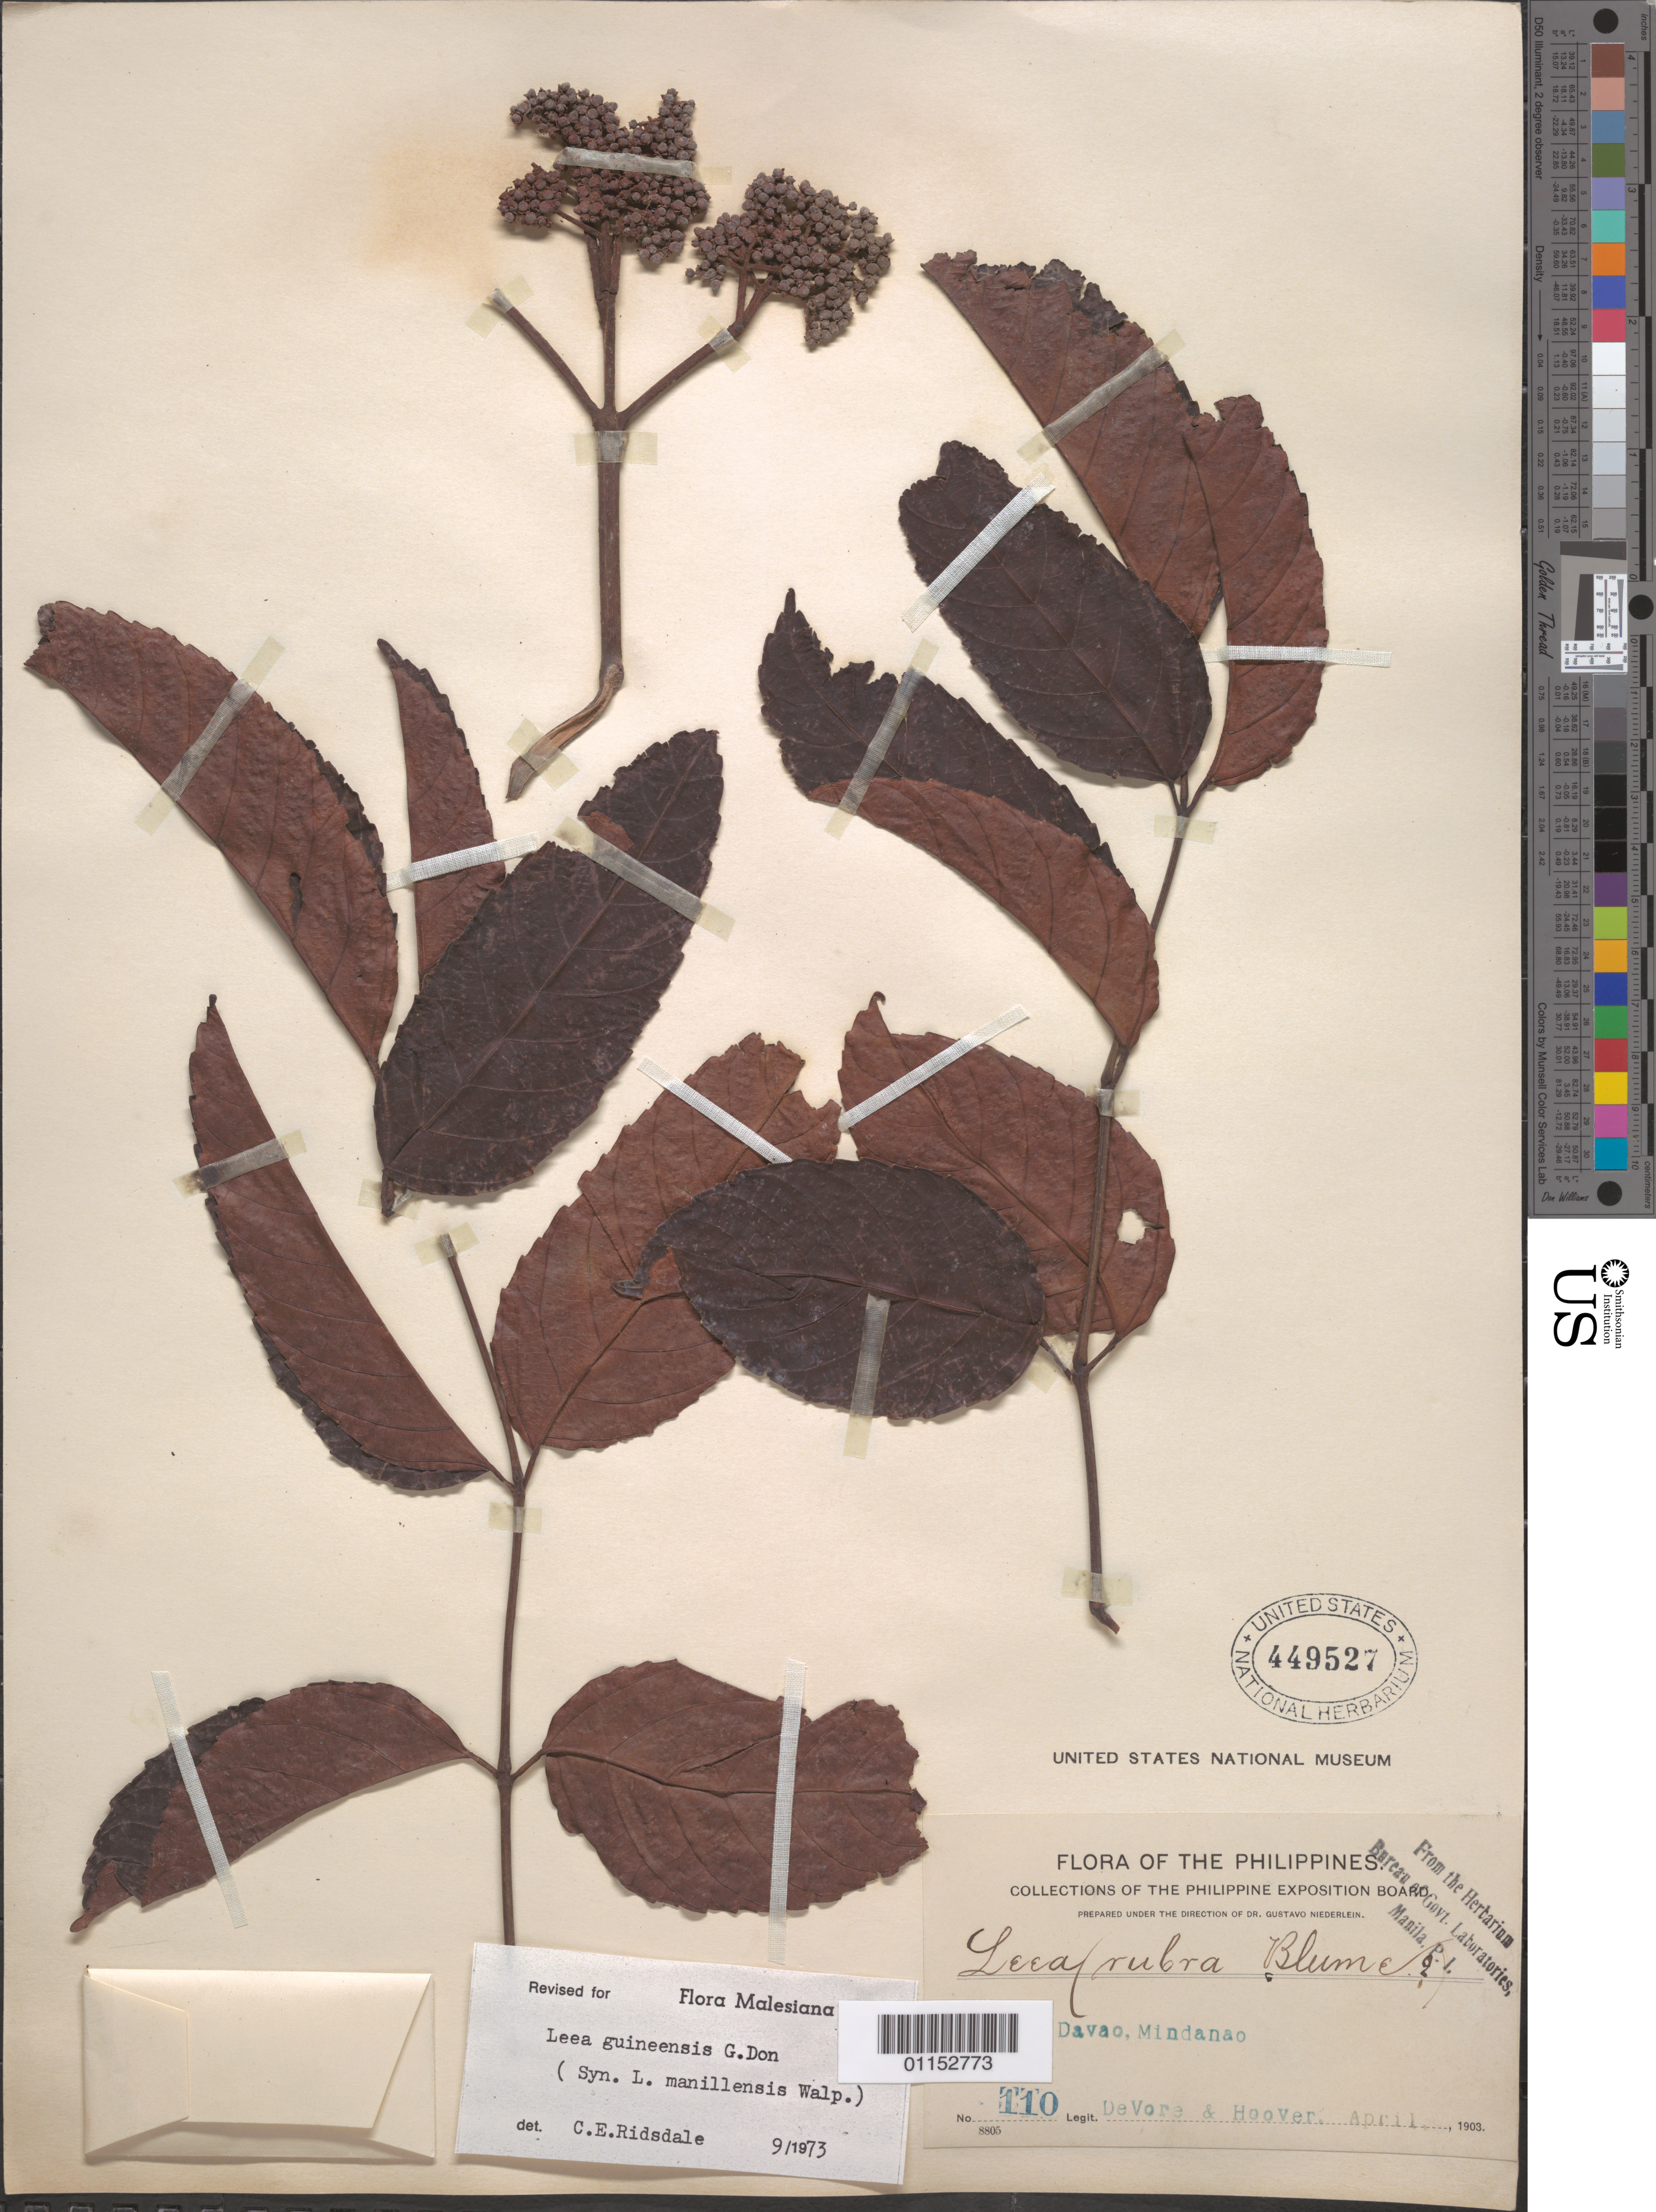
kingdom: Plantae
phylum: Tracheophyta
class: Magnoliopsida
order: Vitales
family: Vitaceae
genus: Leea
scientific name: Leea guineensis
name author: G. Don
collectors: B. F. DeVore & C. L. Hoover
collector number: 110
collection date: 1903-04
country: Philippines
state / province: Davao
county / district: Davao del Sur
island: Mindanao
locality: Davao.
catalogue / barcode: US 449527